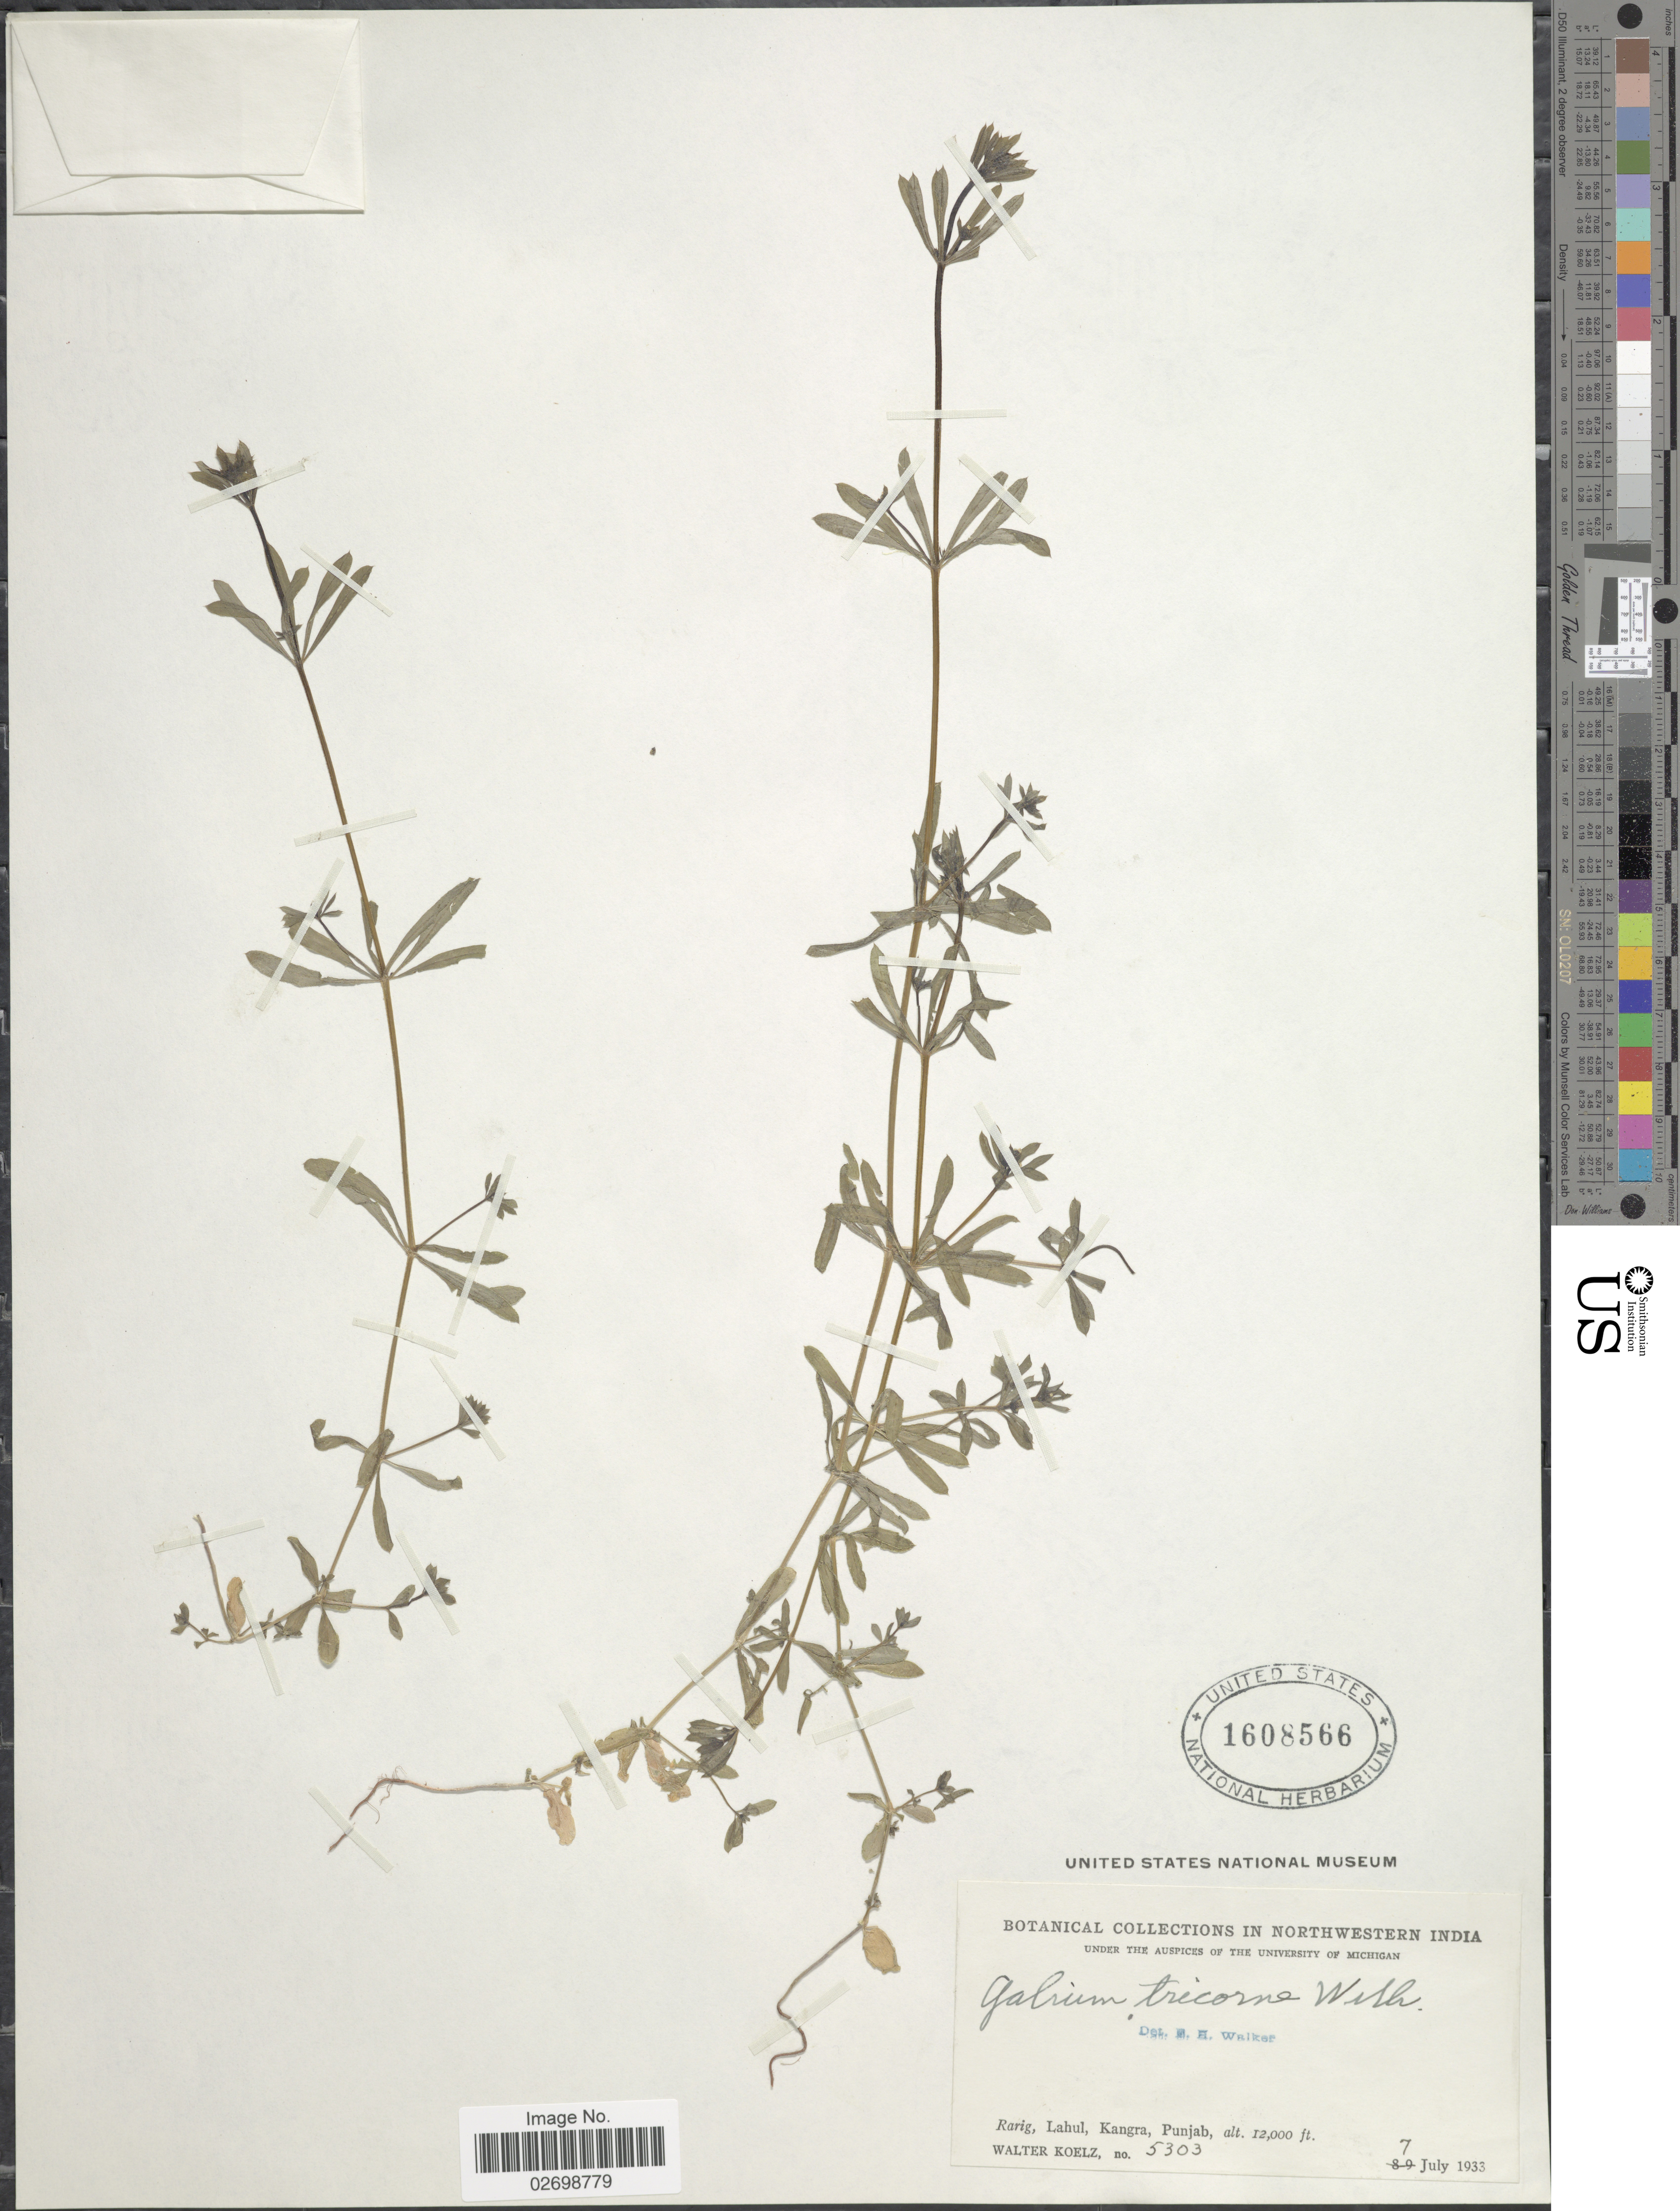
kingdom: Plantae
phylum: Tracheophyta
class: Magnoliopsida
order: Gentianales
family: Rubiaceae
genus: Galium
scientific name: Galium tricornutum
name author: Dandy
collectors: W. N. Koelz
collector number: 5303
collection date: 1933-07-07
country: India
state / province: Punjab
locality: Rarig, Lahul, Kangra, Punjab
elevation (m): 3658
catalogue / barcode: US 1608566